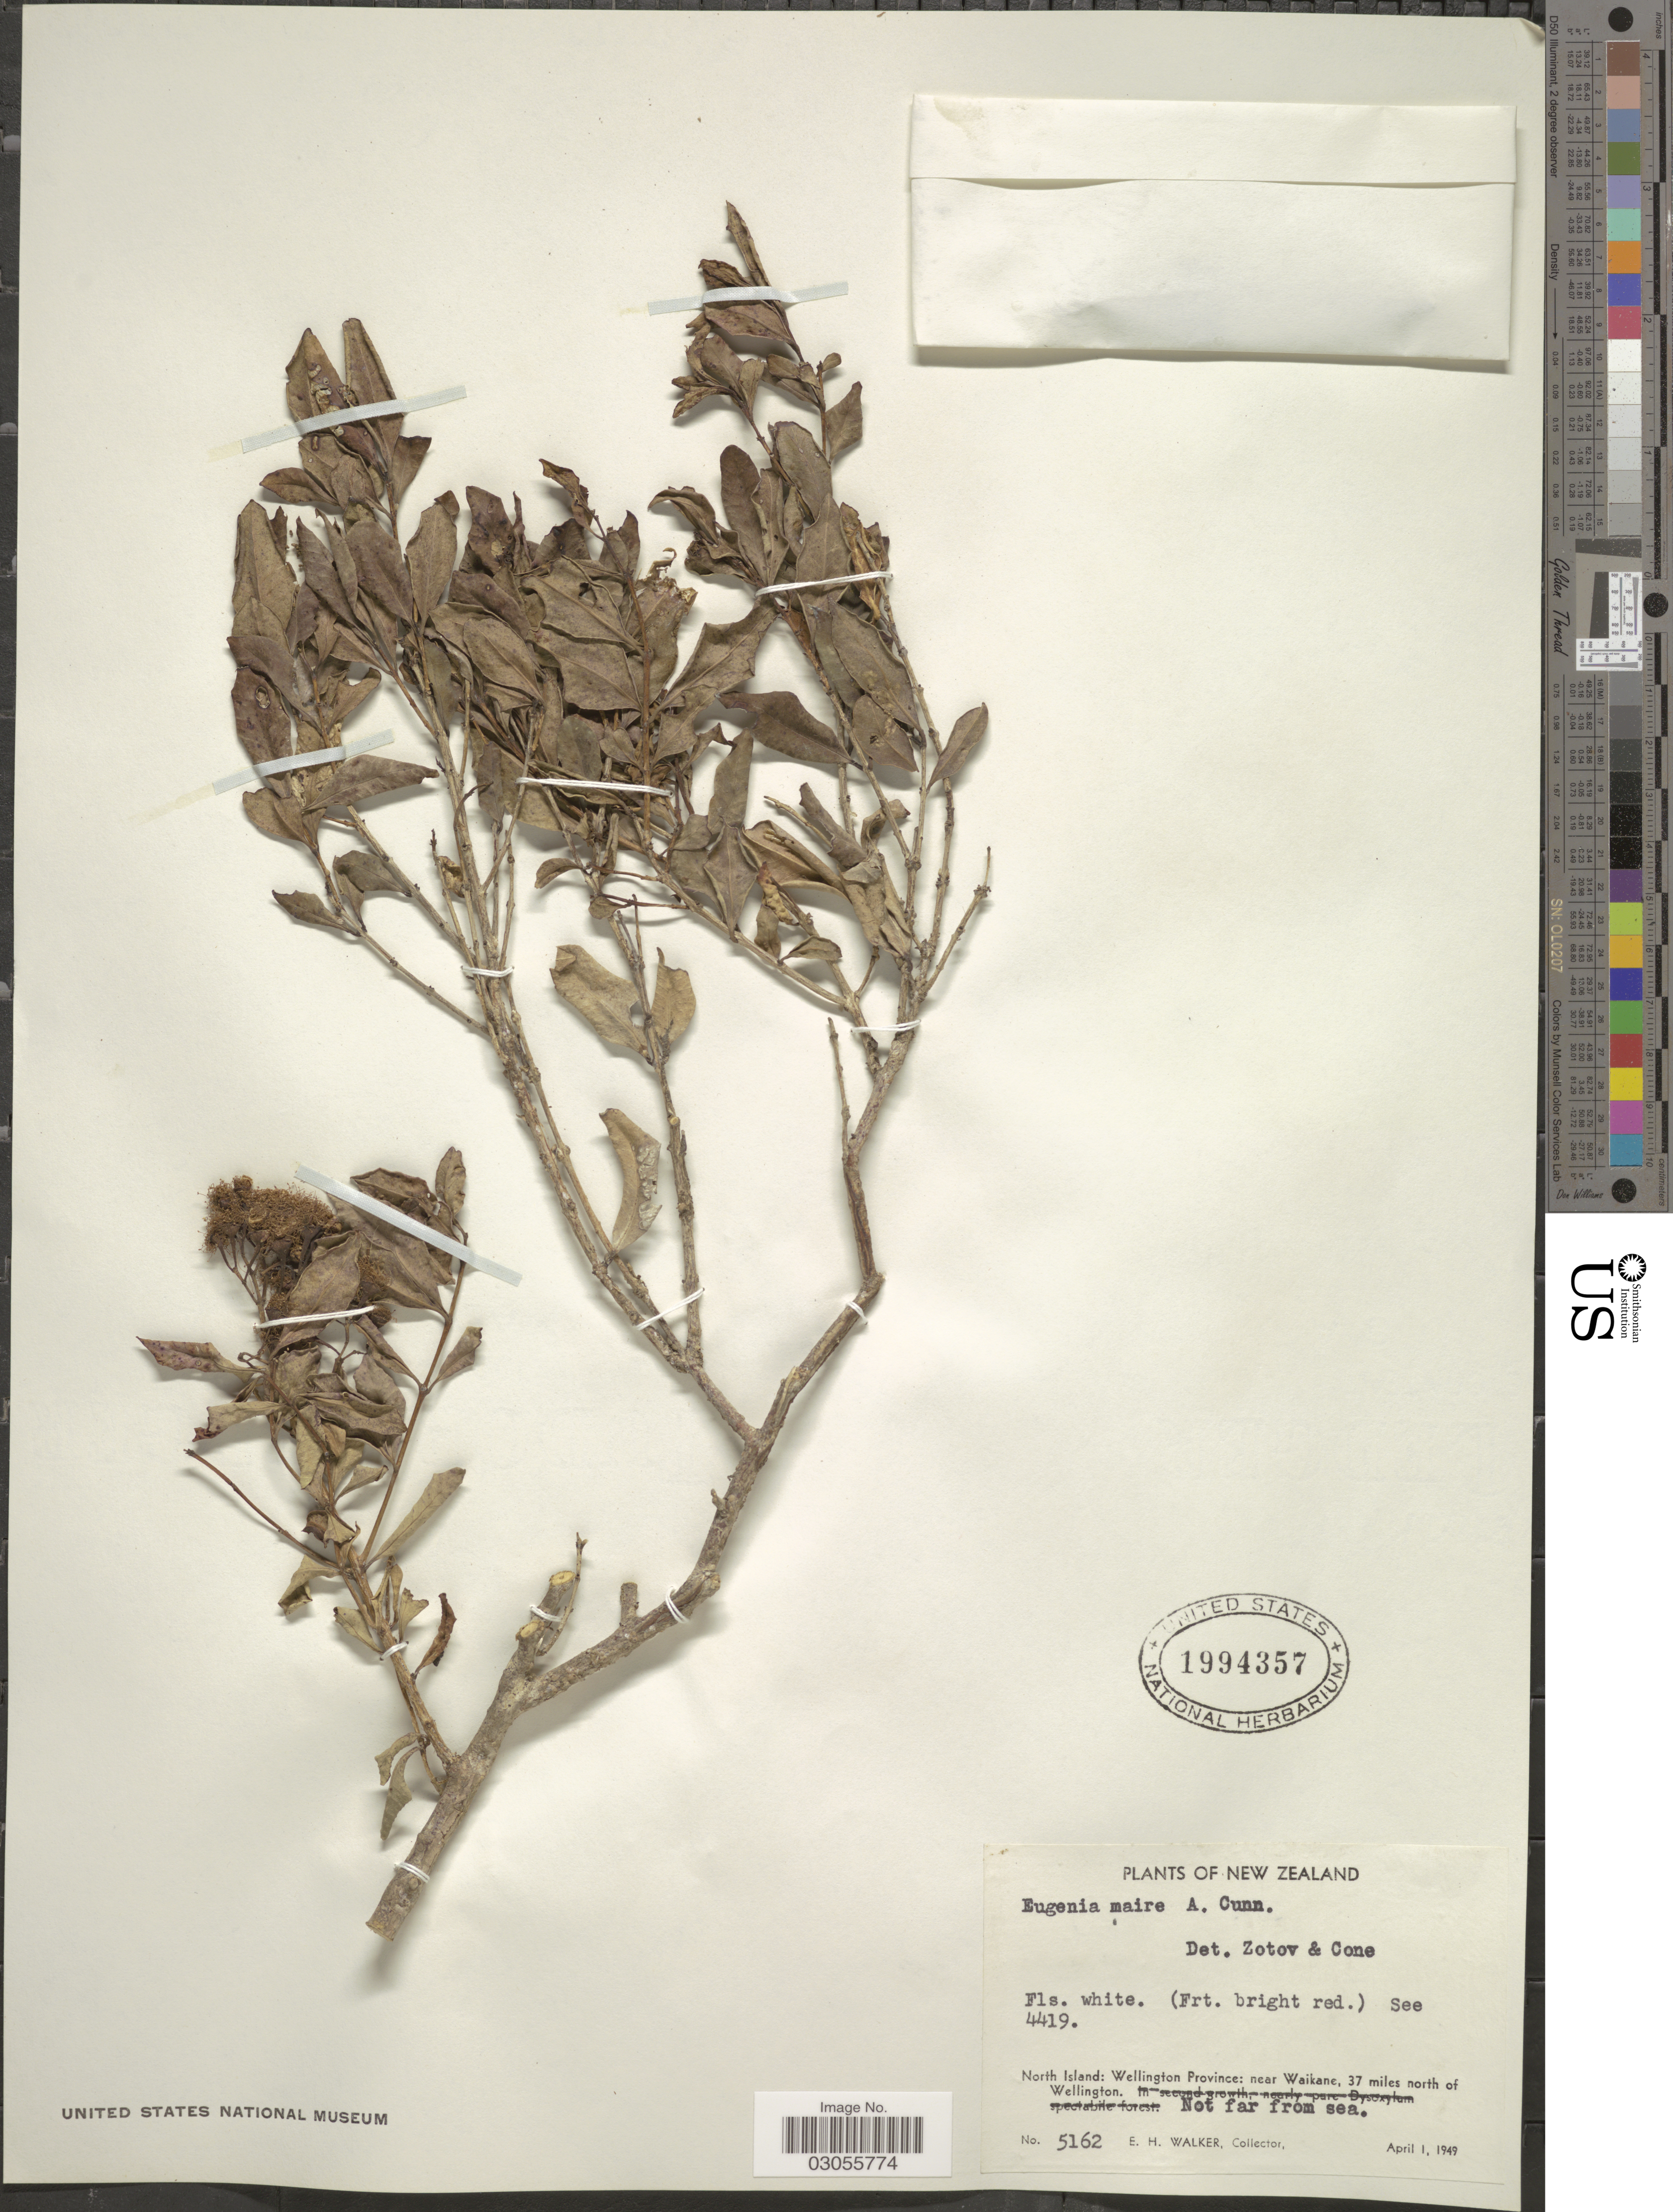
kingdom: Plantae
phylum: Tracheophyta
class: Magnoliopsida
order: Myrtales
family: Myrtaceae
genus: Syzygium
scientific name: Syzygium maire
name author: (A. Cunn.) Sykes & Garn.-Jones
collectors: E. H. Walker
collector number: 5162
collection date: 1949-04-01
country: New Zealand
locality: North Island: Wellington Province: near Waikane, 37 miles north of Wellington.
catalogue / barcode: US 1994357